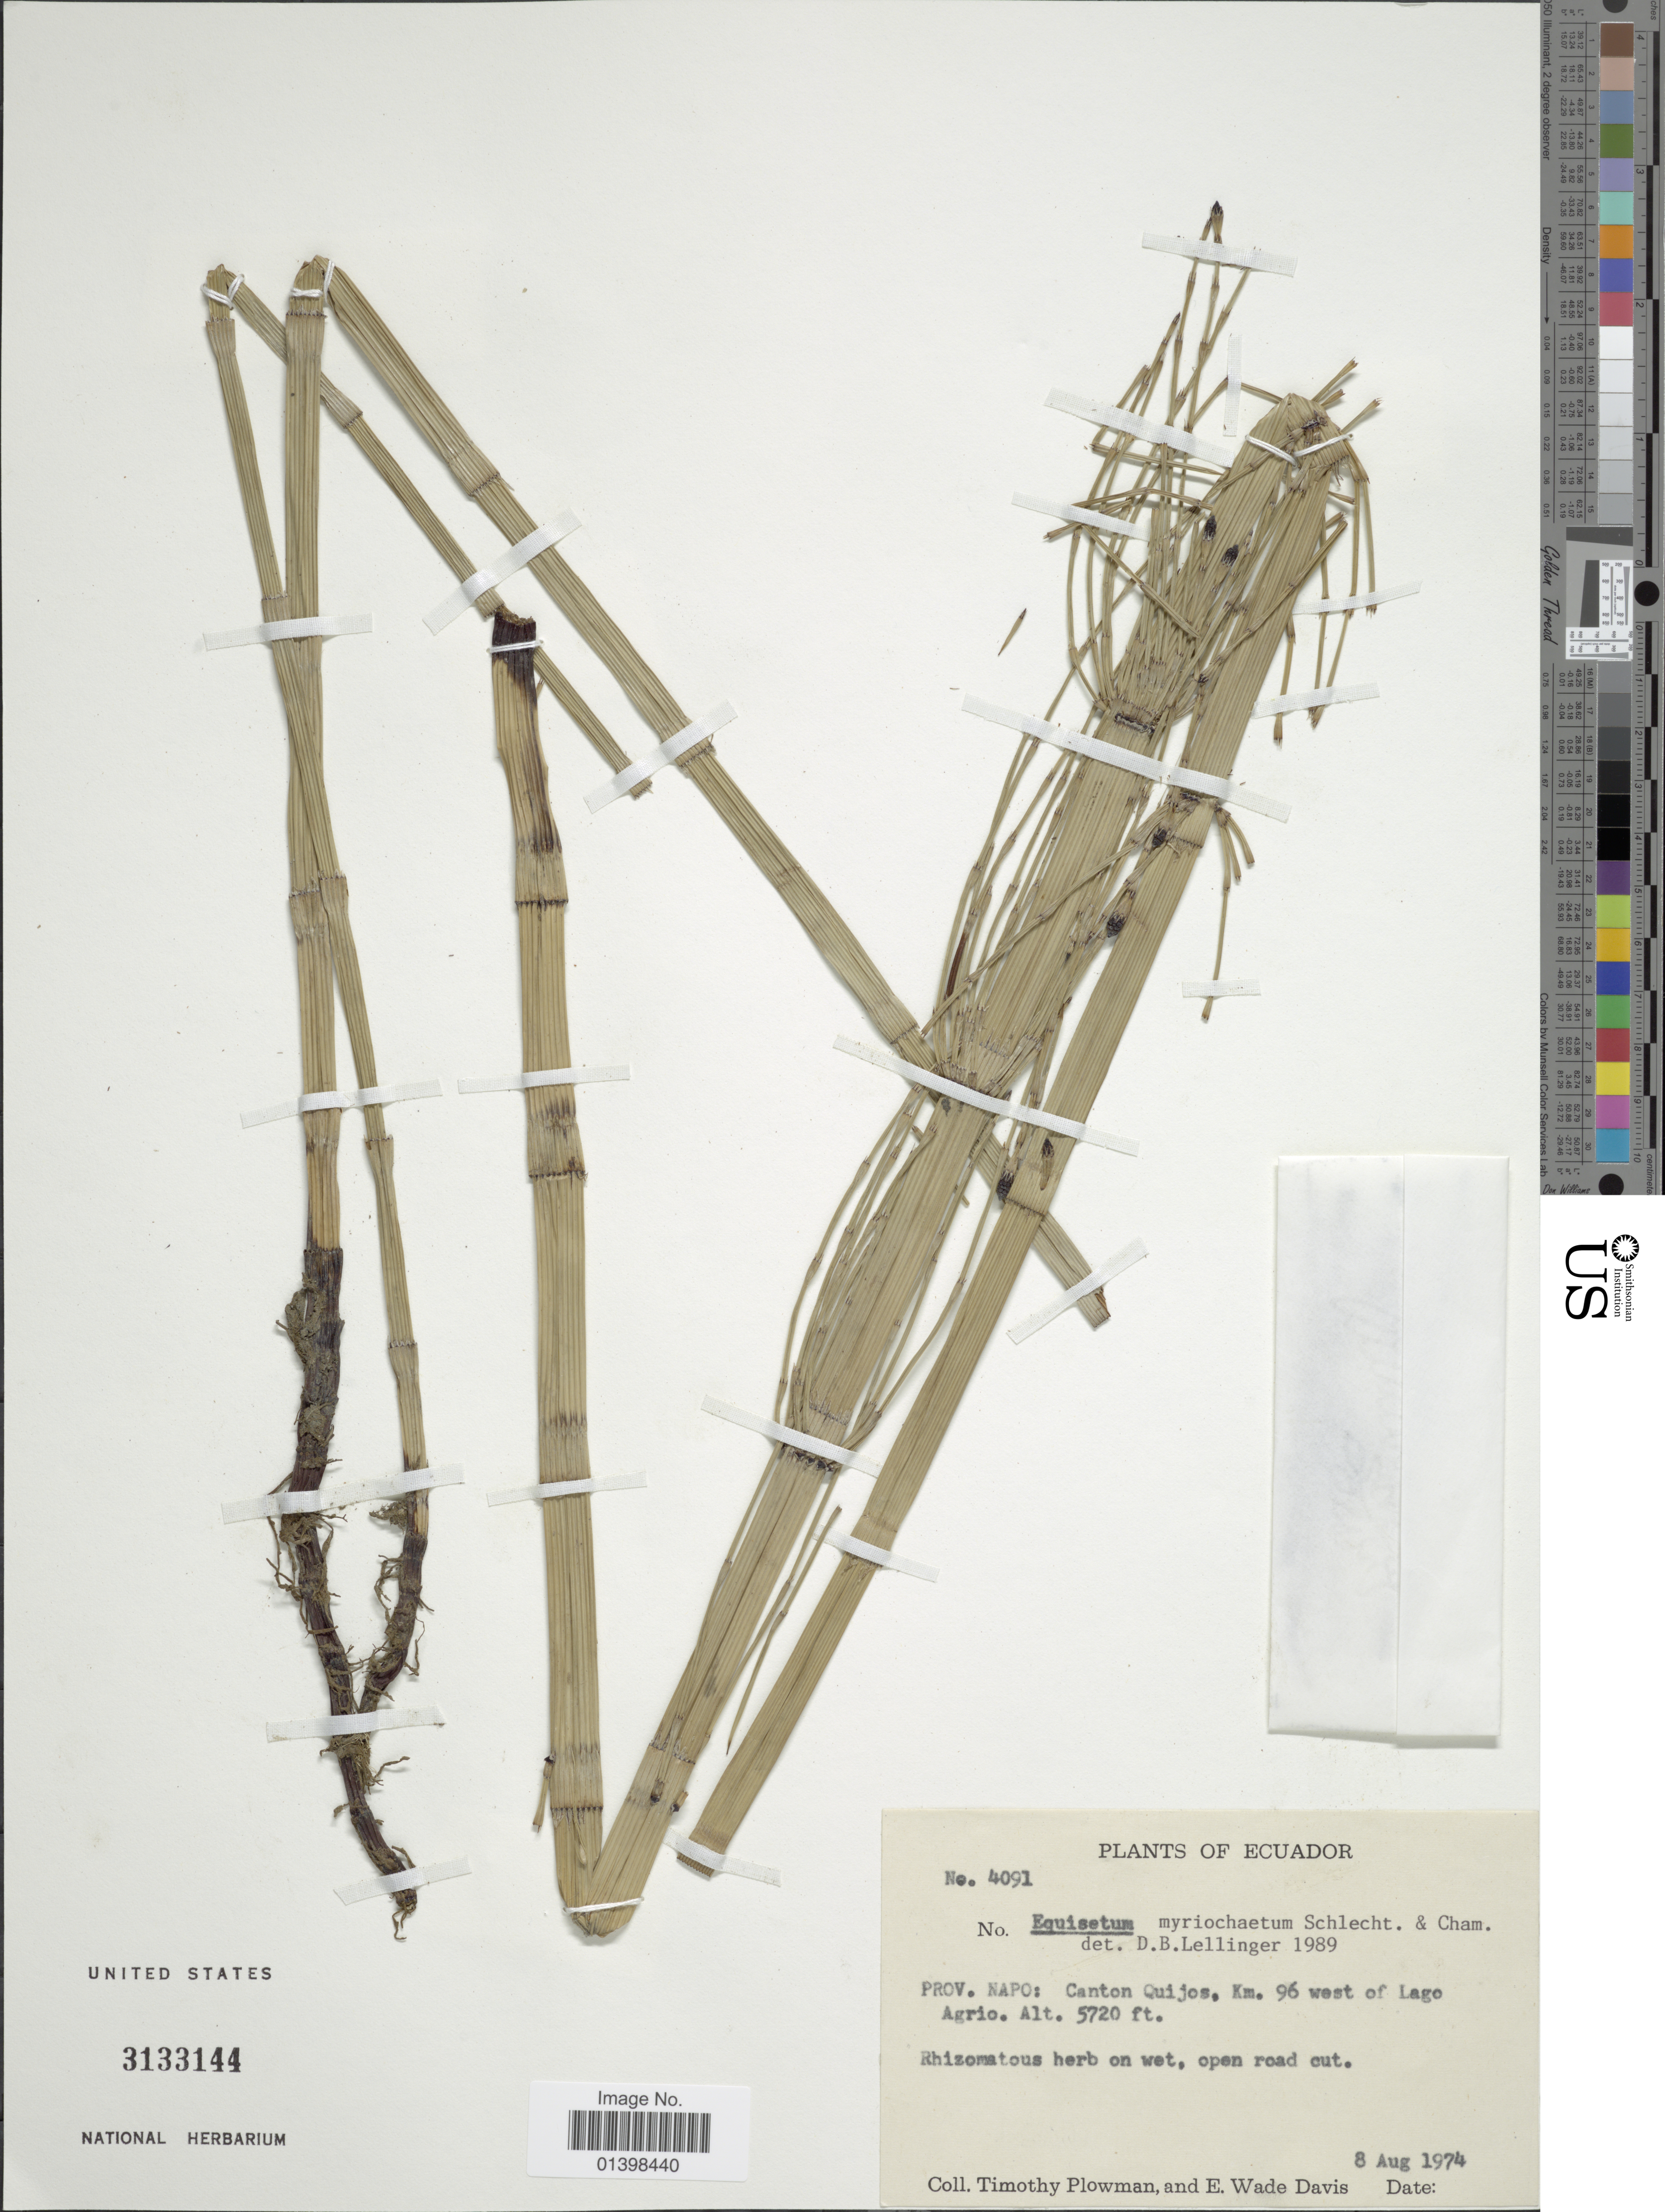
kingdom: Plantae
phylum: Tracheophyta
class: Polypodiopsida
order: Equisetales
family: Equisetaceae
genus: Equisetum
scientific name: Equisetum myriochaetum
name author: Schltdl. & Cham.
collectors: T. Plowman & E. Wade-Davis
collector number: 4091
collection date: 1974-08-08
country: Ecuador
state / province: Napo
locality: Canton Quijos, Km 96 west of Lago Angrio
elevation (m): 1743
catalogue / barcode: US 3133144